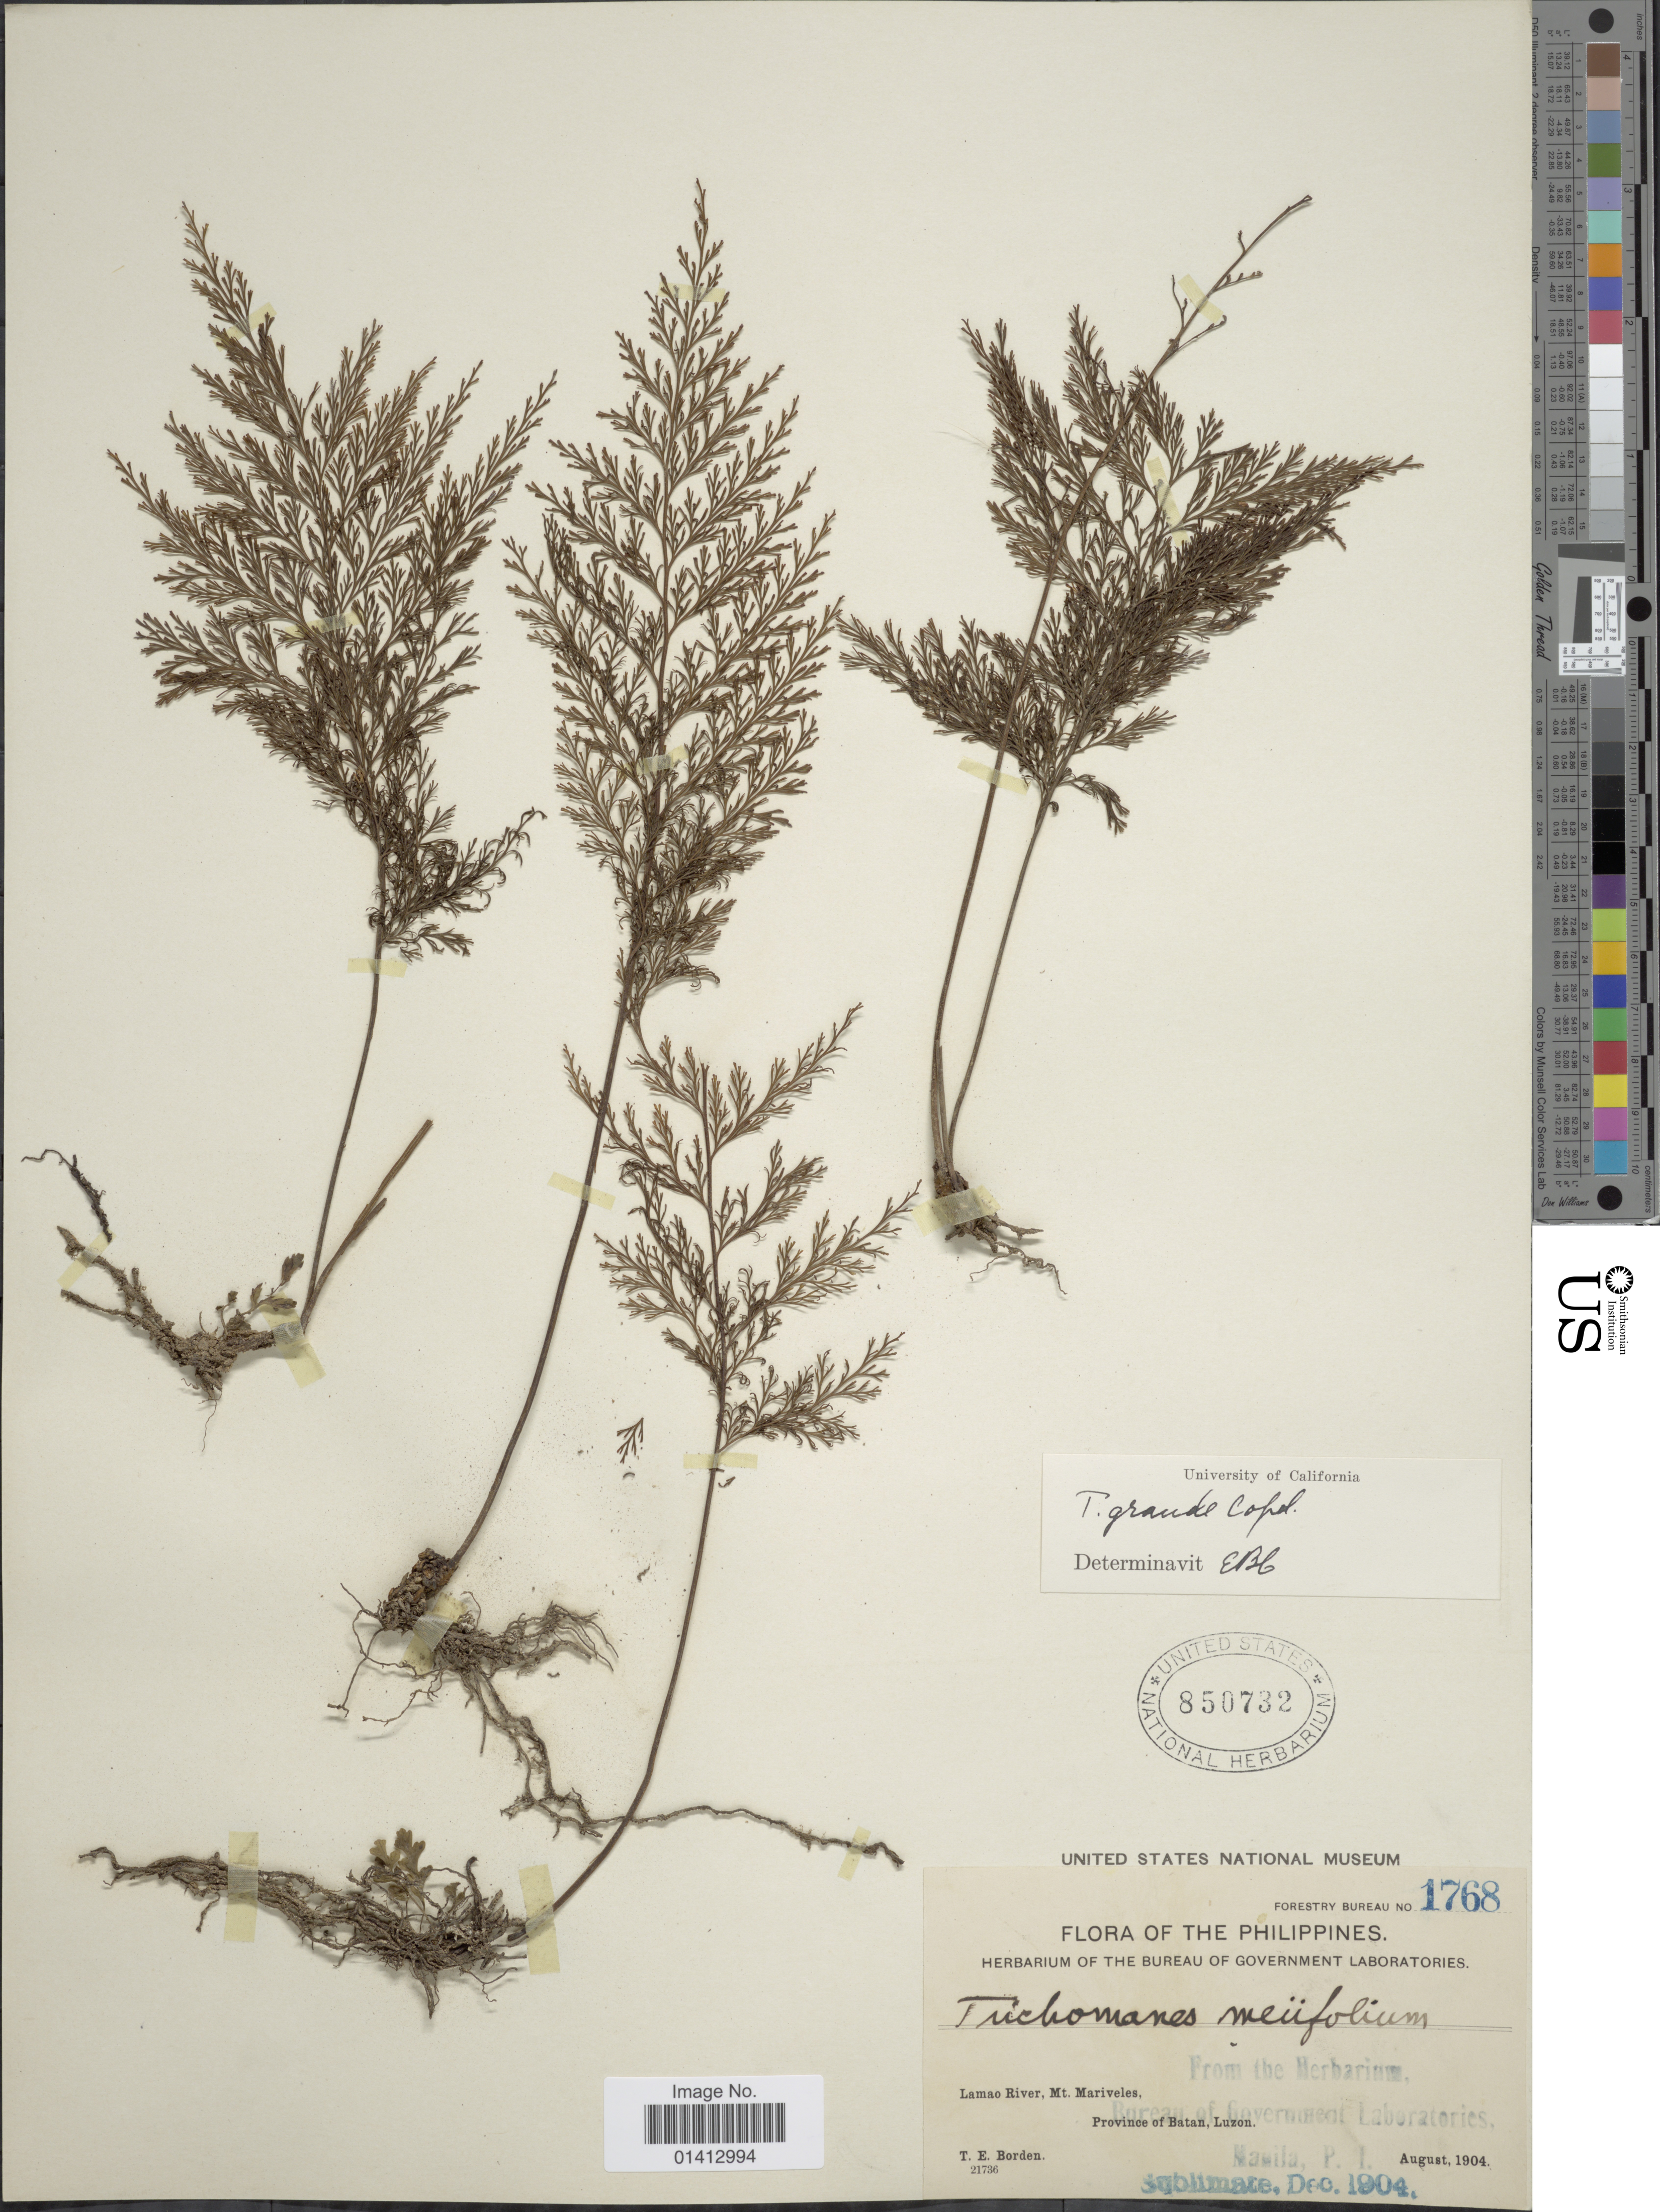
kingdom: Plantae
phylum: Tracheophyta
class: Polypodiopsida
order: Hymenophyllales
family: Hymenophyllaceae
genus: Crepidomanes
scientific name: Crepidomanes grande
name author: (Copel.) Ebihara & K. Iwats.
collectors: T. E. Borden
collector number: Forestry Bureau 1768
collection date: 1904-08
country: Philippines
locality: Lamao River, Mt Marileves, Province of Batan, Luzon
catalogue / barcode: US 850732